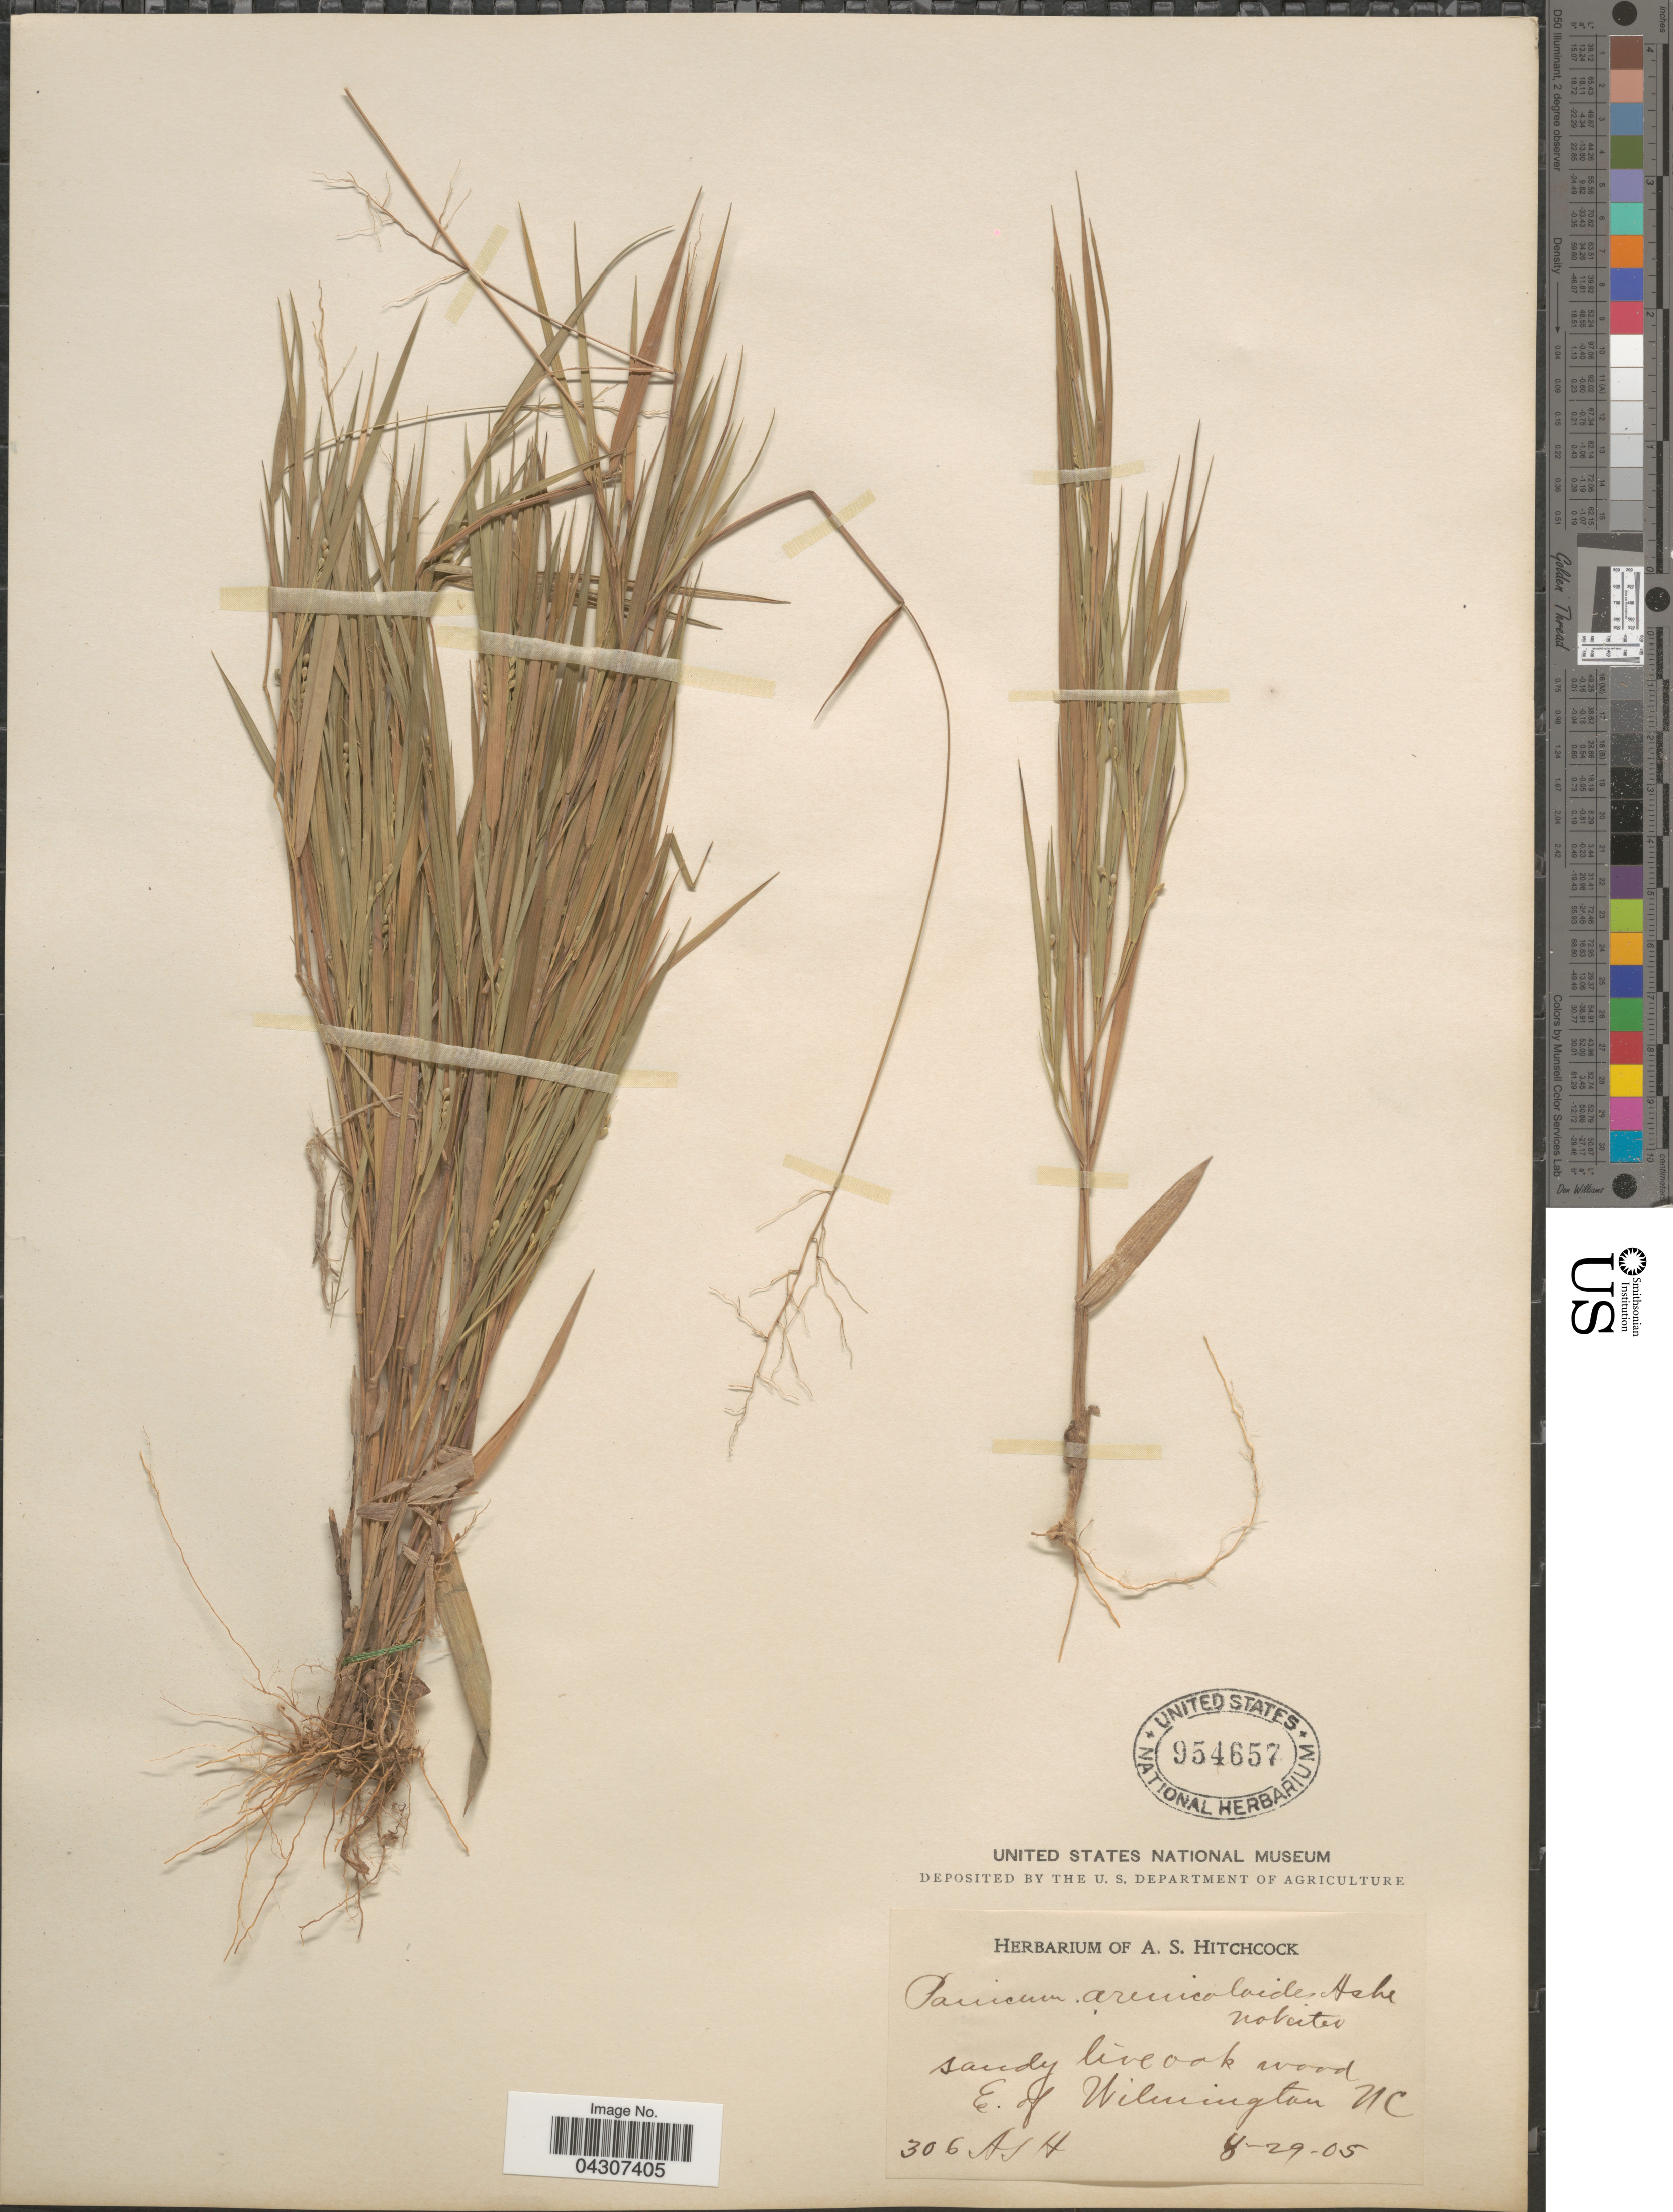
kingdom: Plantae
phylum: Tracheophyta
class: Liliopsida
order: Poales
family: Poaceae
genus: Dichanthelium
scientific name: Dichanthelium aciculare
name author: (Desv. ex Poir.) Gould & C.A. Clark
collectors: A. S. Hitchcock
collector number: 306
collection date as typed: Transcribed d/m/y: 29/8/5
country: United States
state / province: North Carolina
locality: Sandy live oak wood. E. of Wilmington.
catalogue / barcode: US 954657